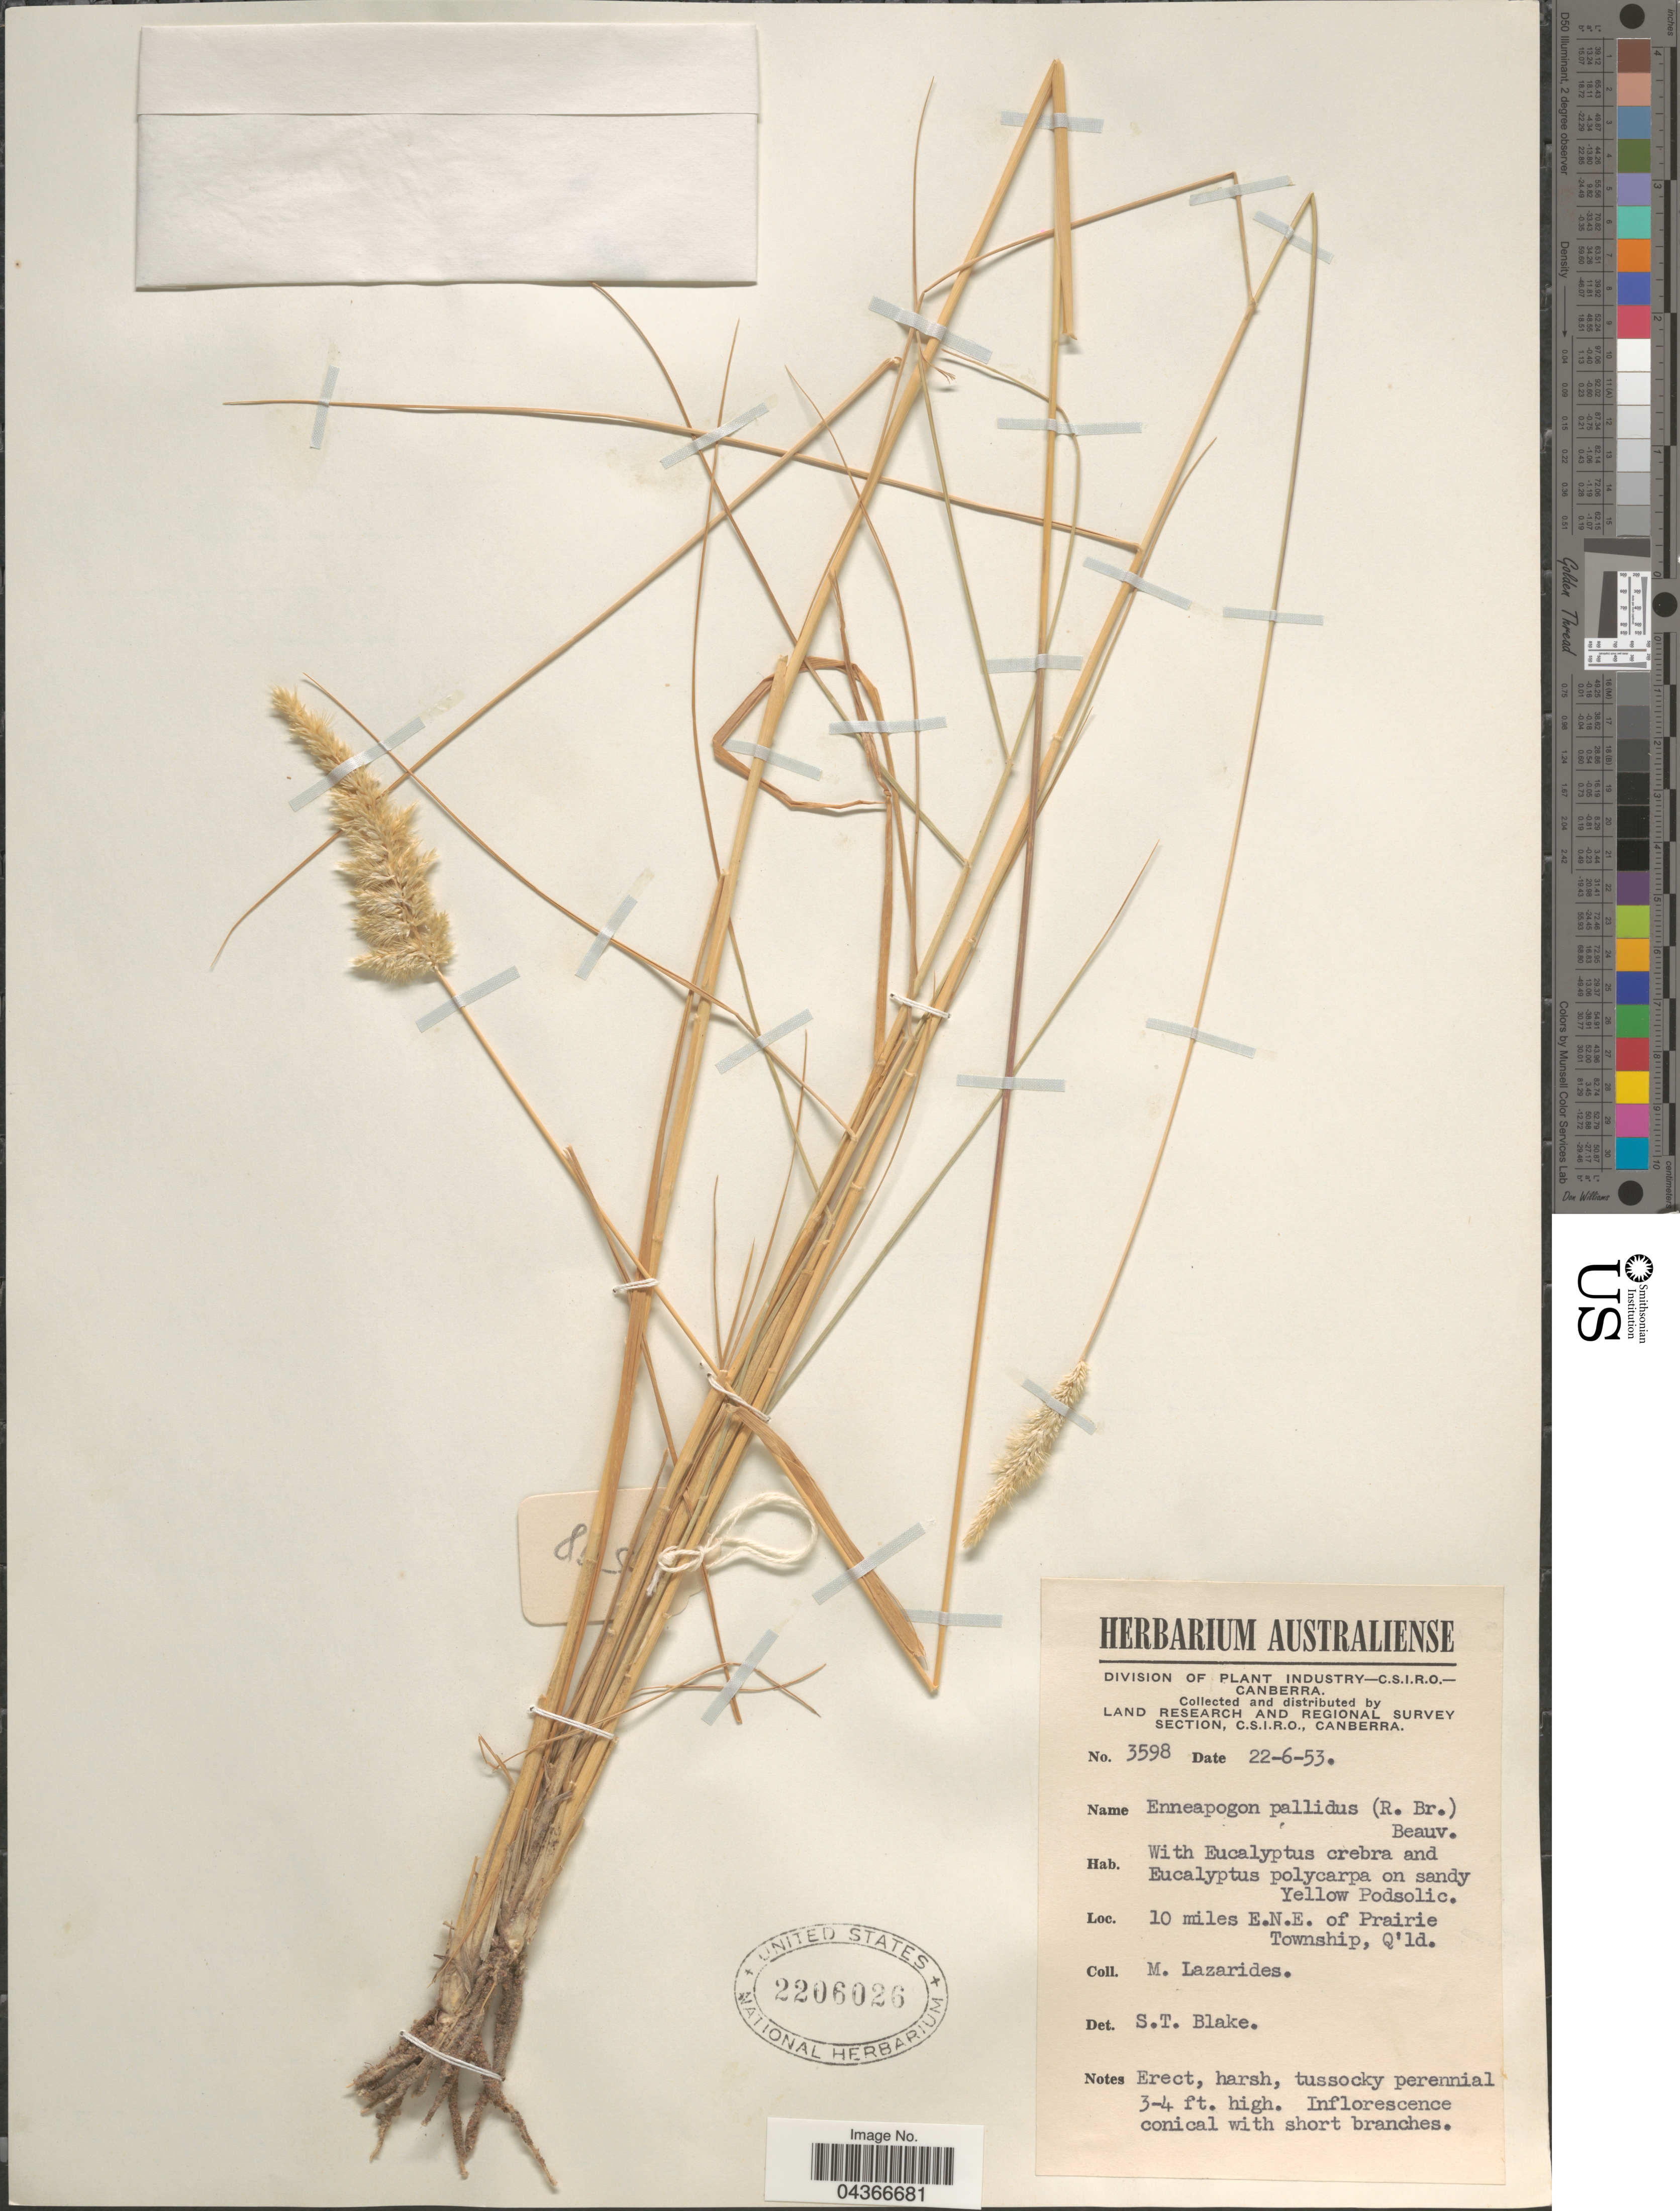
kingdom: Plantae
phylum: Tracheophyta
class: Liliopsida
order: Poales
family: Poaceae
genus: Enneapogon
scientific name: Enneapogon pallidus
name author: (R. Br.) P. Beauv.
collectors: M. Lazarides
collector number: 3598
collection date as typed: Transcribed d/m/y: 22/6/53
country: Australia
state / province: Queensland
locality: Land Research and Regional Survey Section. 10 miles E.N.E. of Prairie Township.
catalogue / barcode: US 2206026